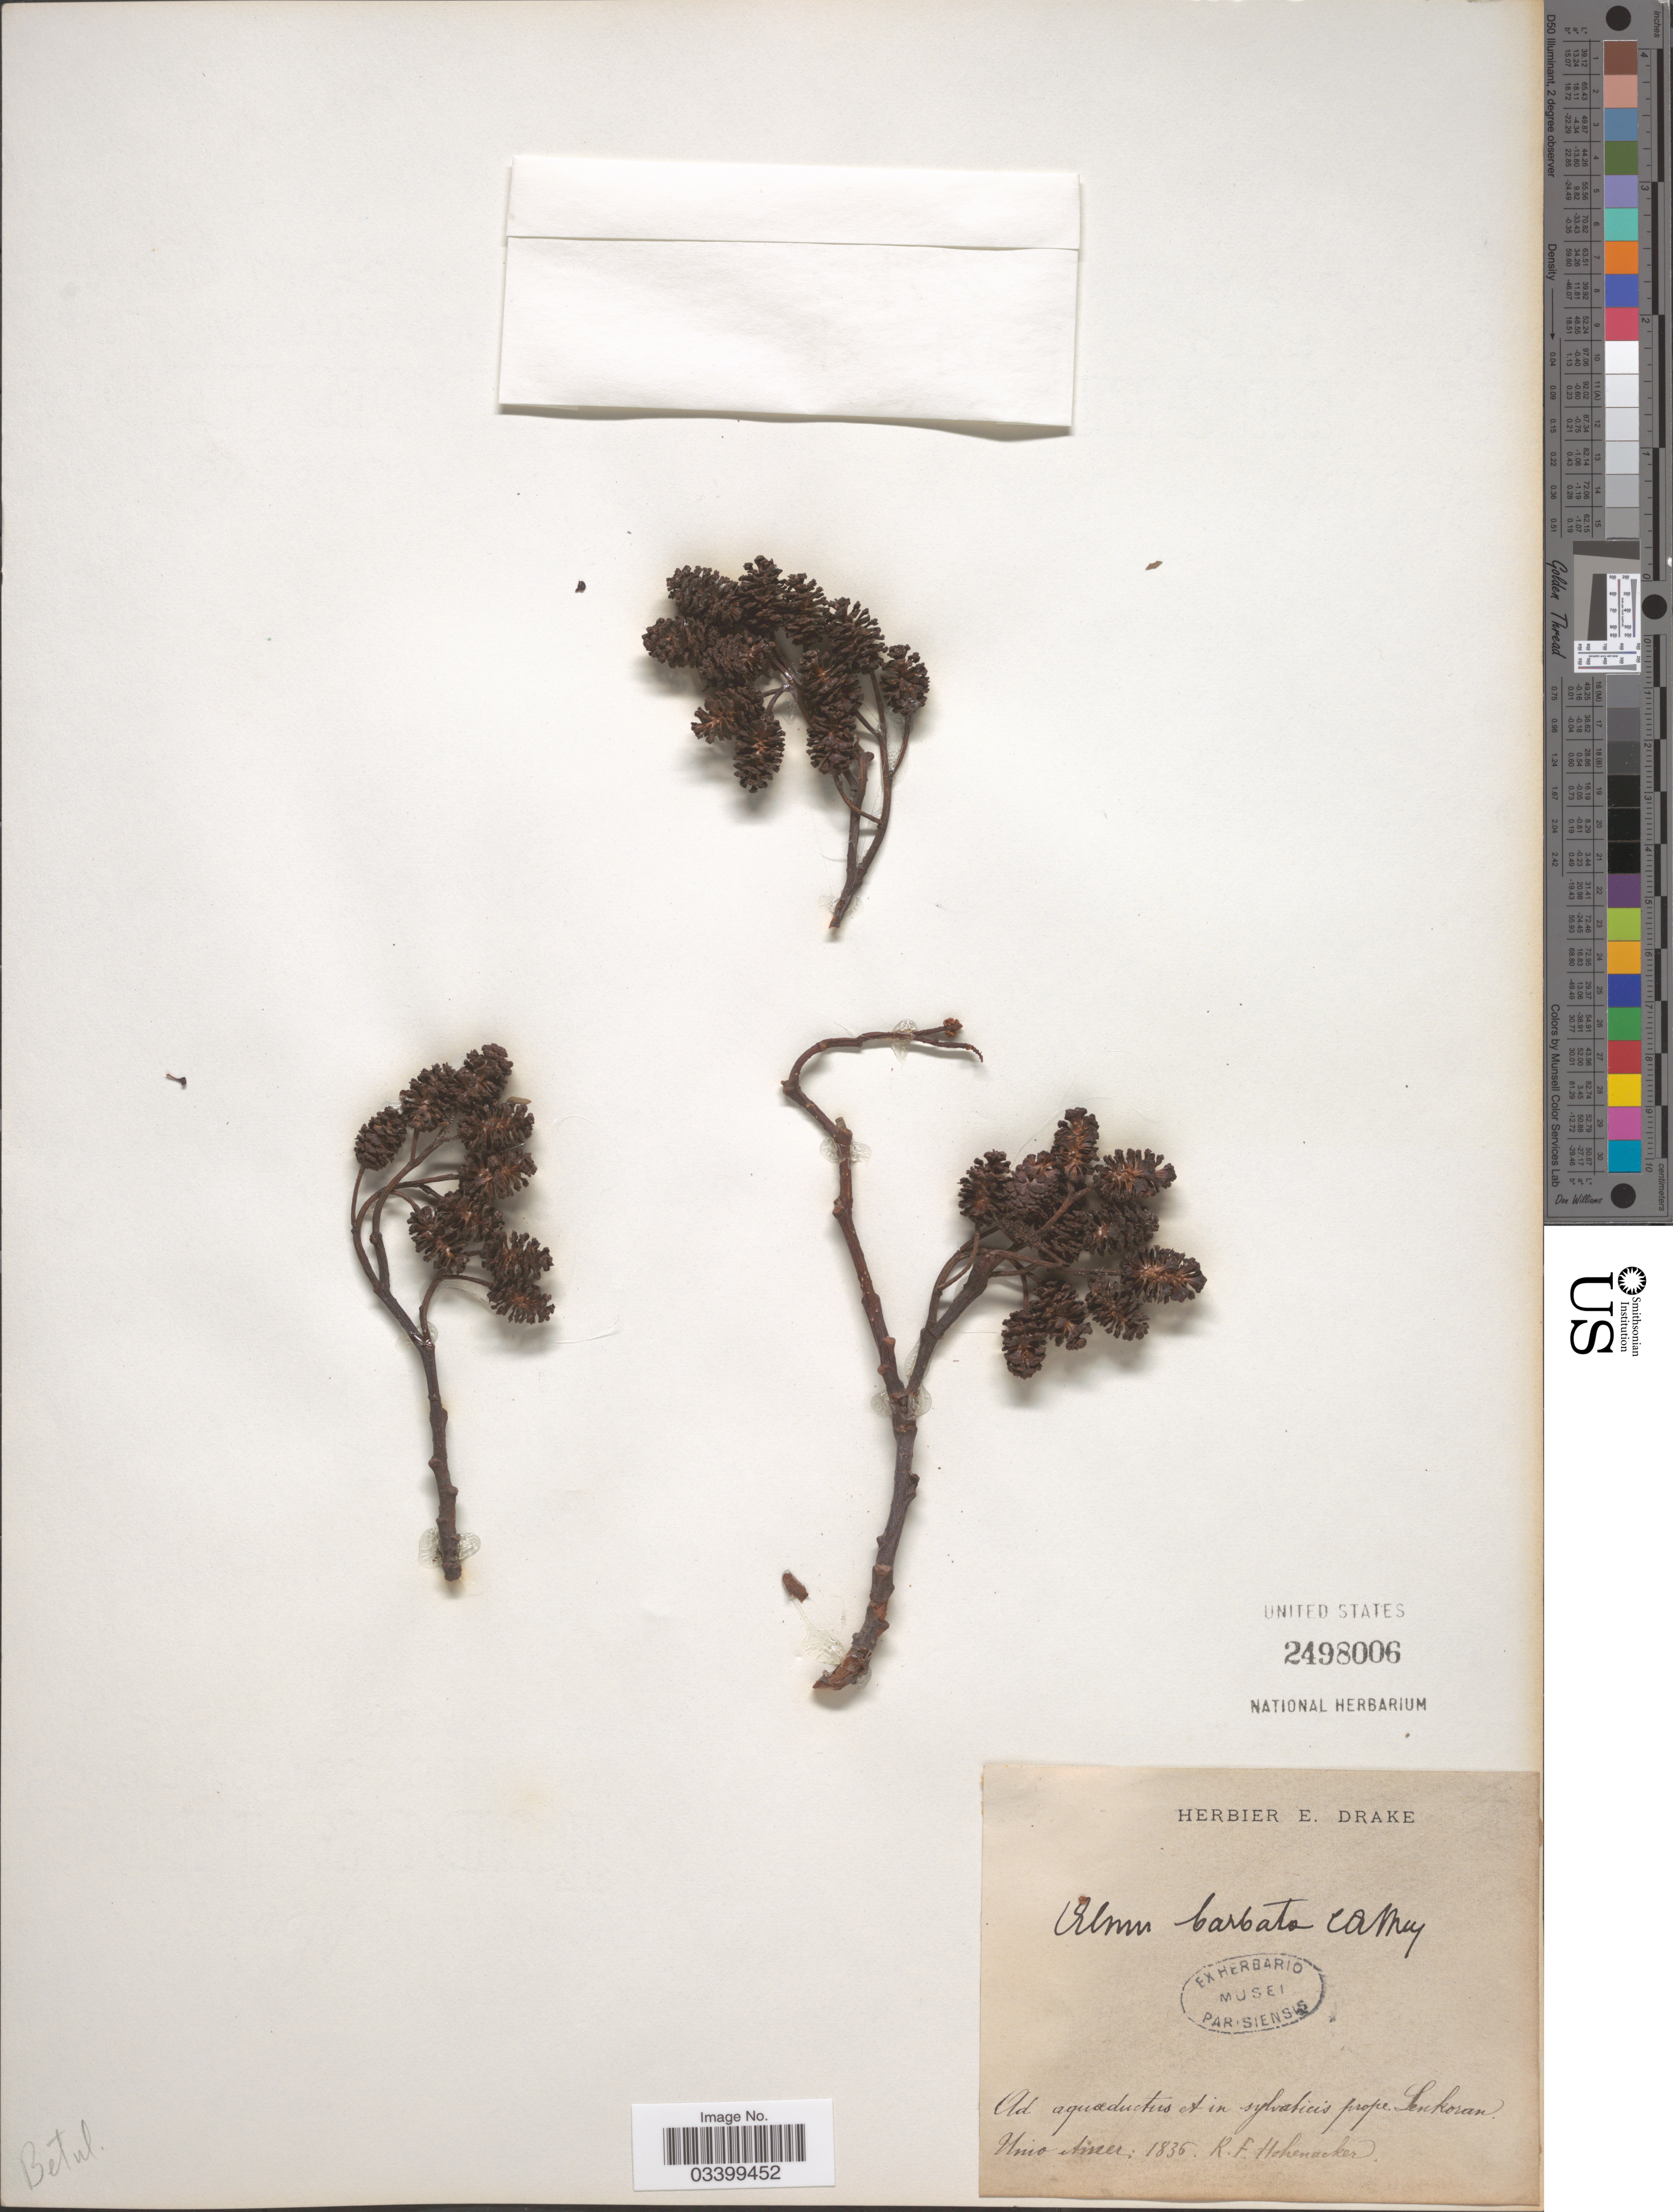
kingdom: Plantae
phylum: Tracheophyta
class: Magnoliopsida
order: Fagales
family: Betulaceae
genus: Alnus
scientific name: Alnus glutinosa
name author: (L.) Gaertn.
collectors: R. F. Hohenacker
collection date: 1836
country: Azerbaijan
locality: Ad aquaductus A in sylvaticus prope Lenkoran. Unio Ainer [unsure placement]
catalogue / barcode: US 2498006